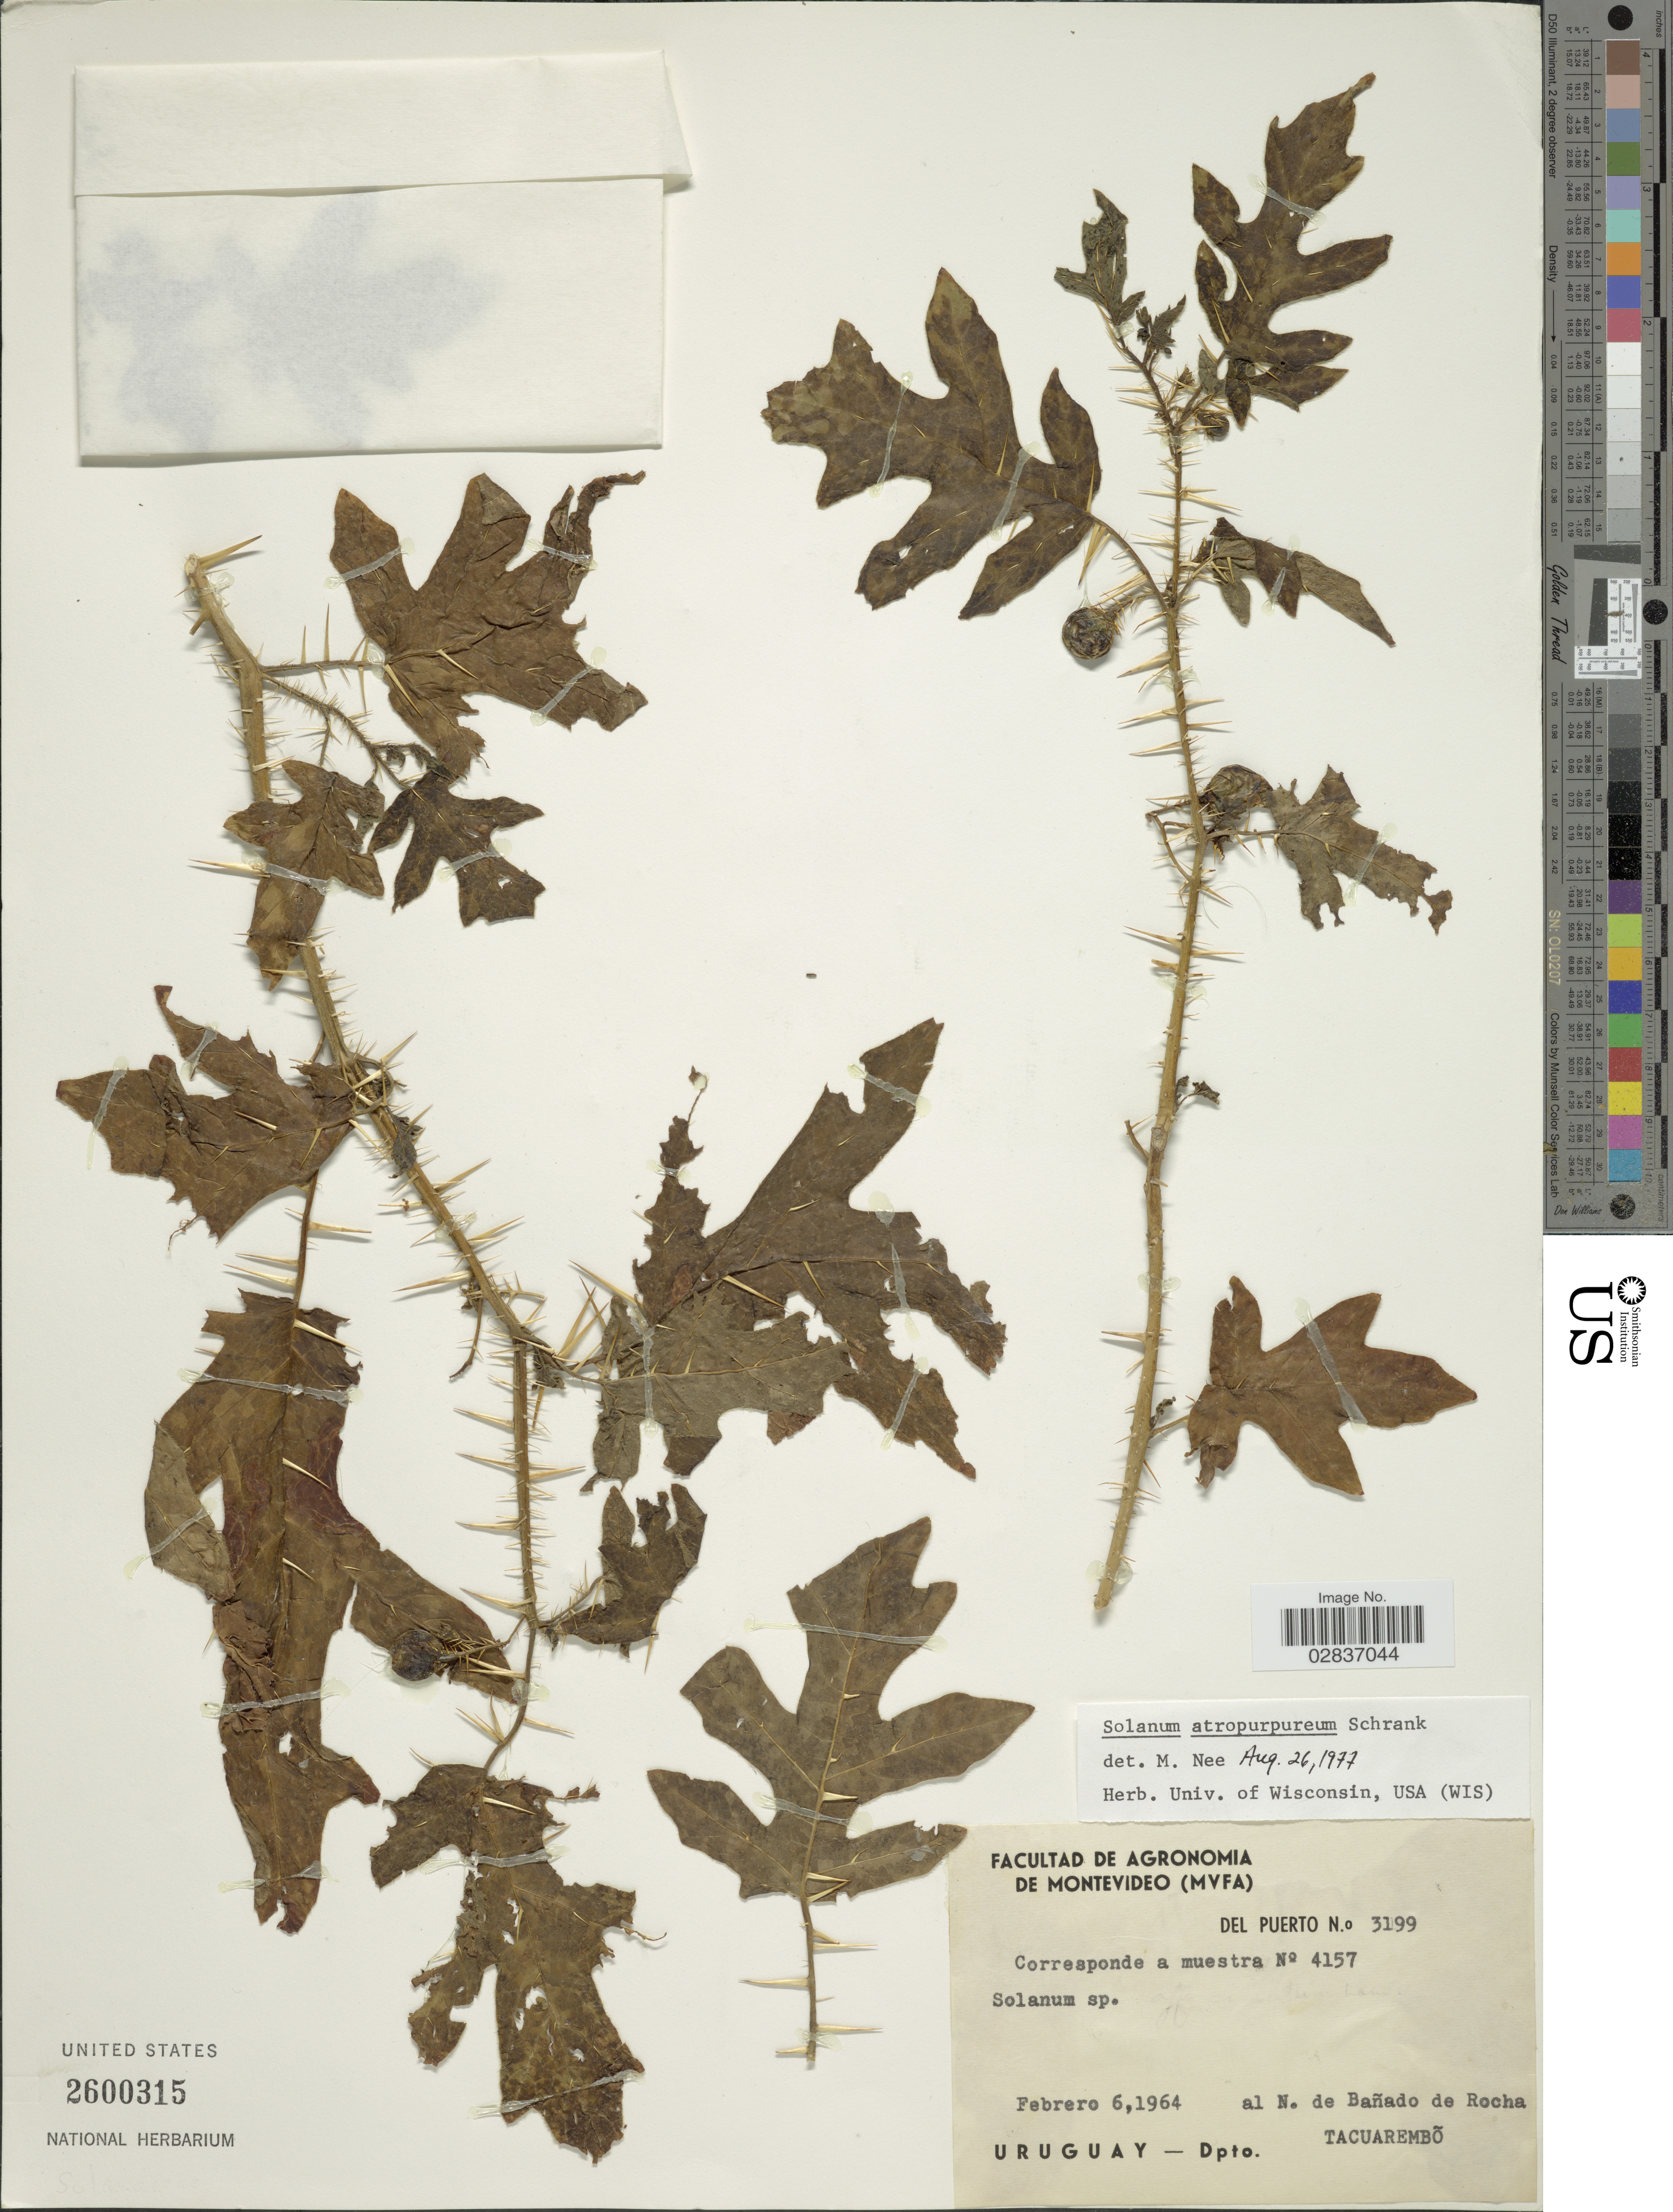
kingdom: Plantae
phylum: Tracheophyta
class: Magnoliopsida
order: Solanales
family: Solanaceae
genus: Solanum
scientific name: Solanum atropurpureum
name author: Schrank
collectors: Del Puerto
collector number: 3199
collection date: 1964-02-06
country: Uruguay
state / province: Tacuarembó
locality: Al N. de Bañado de Rocha, Dpto. Tacuarembõ.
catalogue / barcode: US 2600315